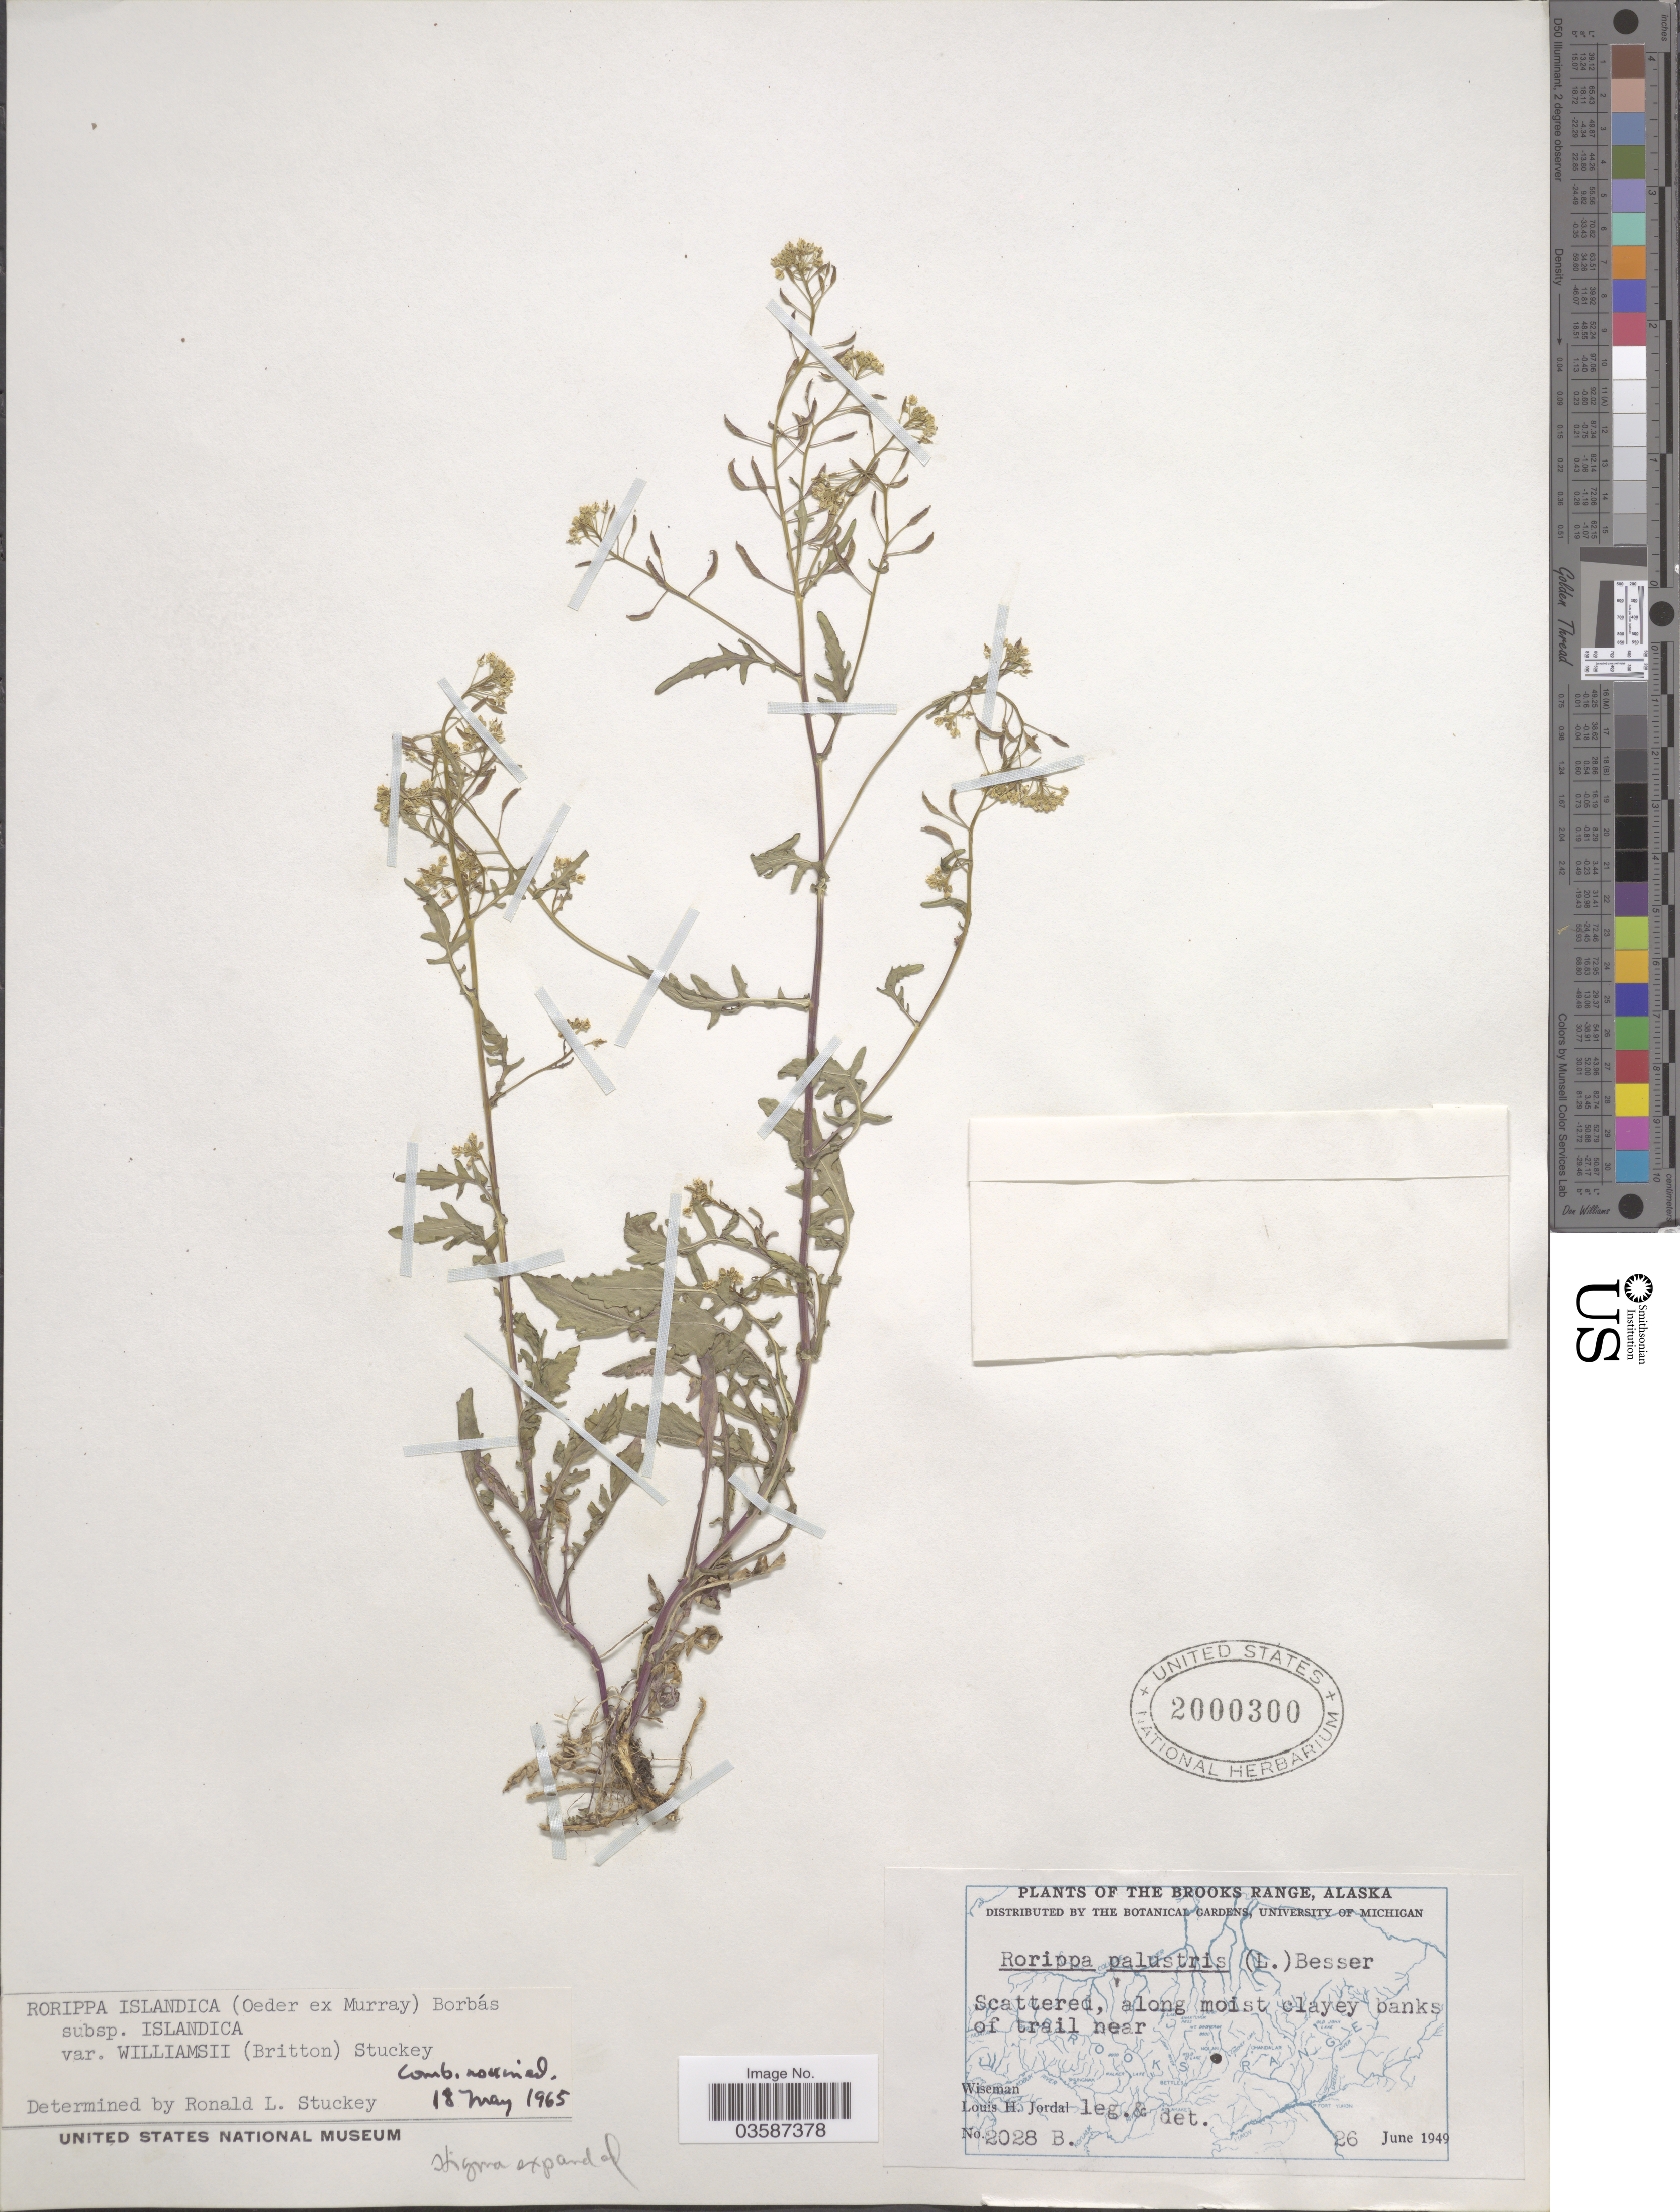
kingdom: Plantae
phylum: Tracheophyta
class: Magnoliopsida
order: Brassicales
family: Brassicaceae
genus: Rorippa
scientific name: Rorippa islandica var. williamsii (Britton) Stuckey comb. nov. ined.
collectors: Wiseman, -- & L. Jordal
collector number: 2028 B.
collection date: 1949-06-26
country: United States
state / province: Alaska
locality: The Brooks Range. Scattered, along moist clayey banks of trail near.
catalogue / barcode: US 2000300